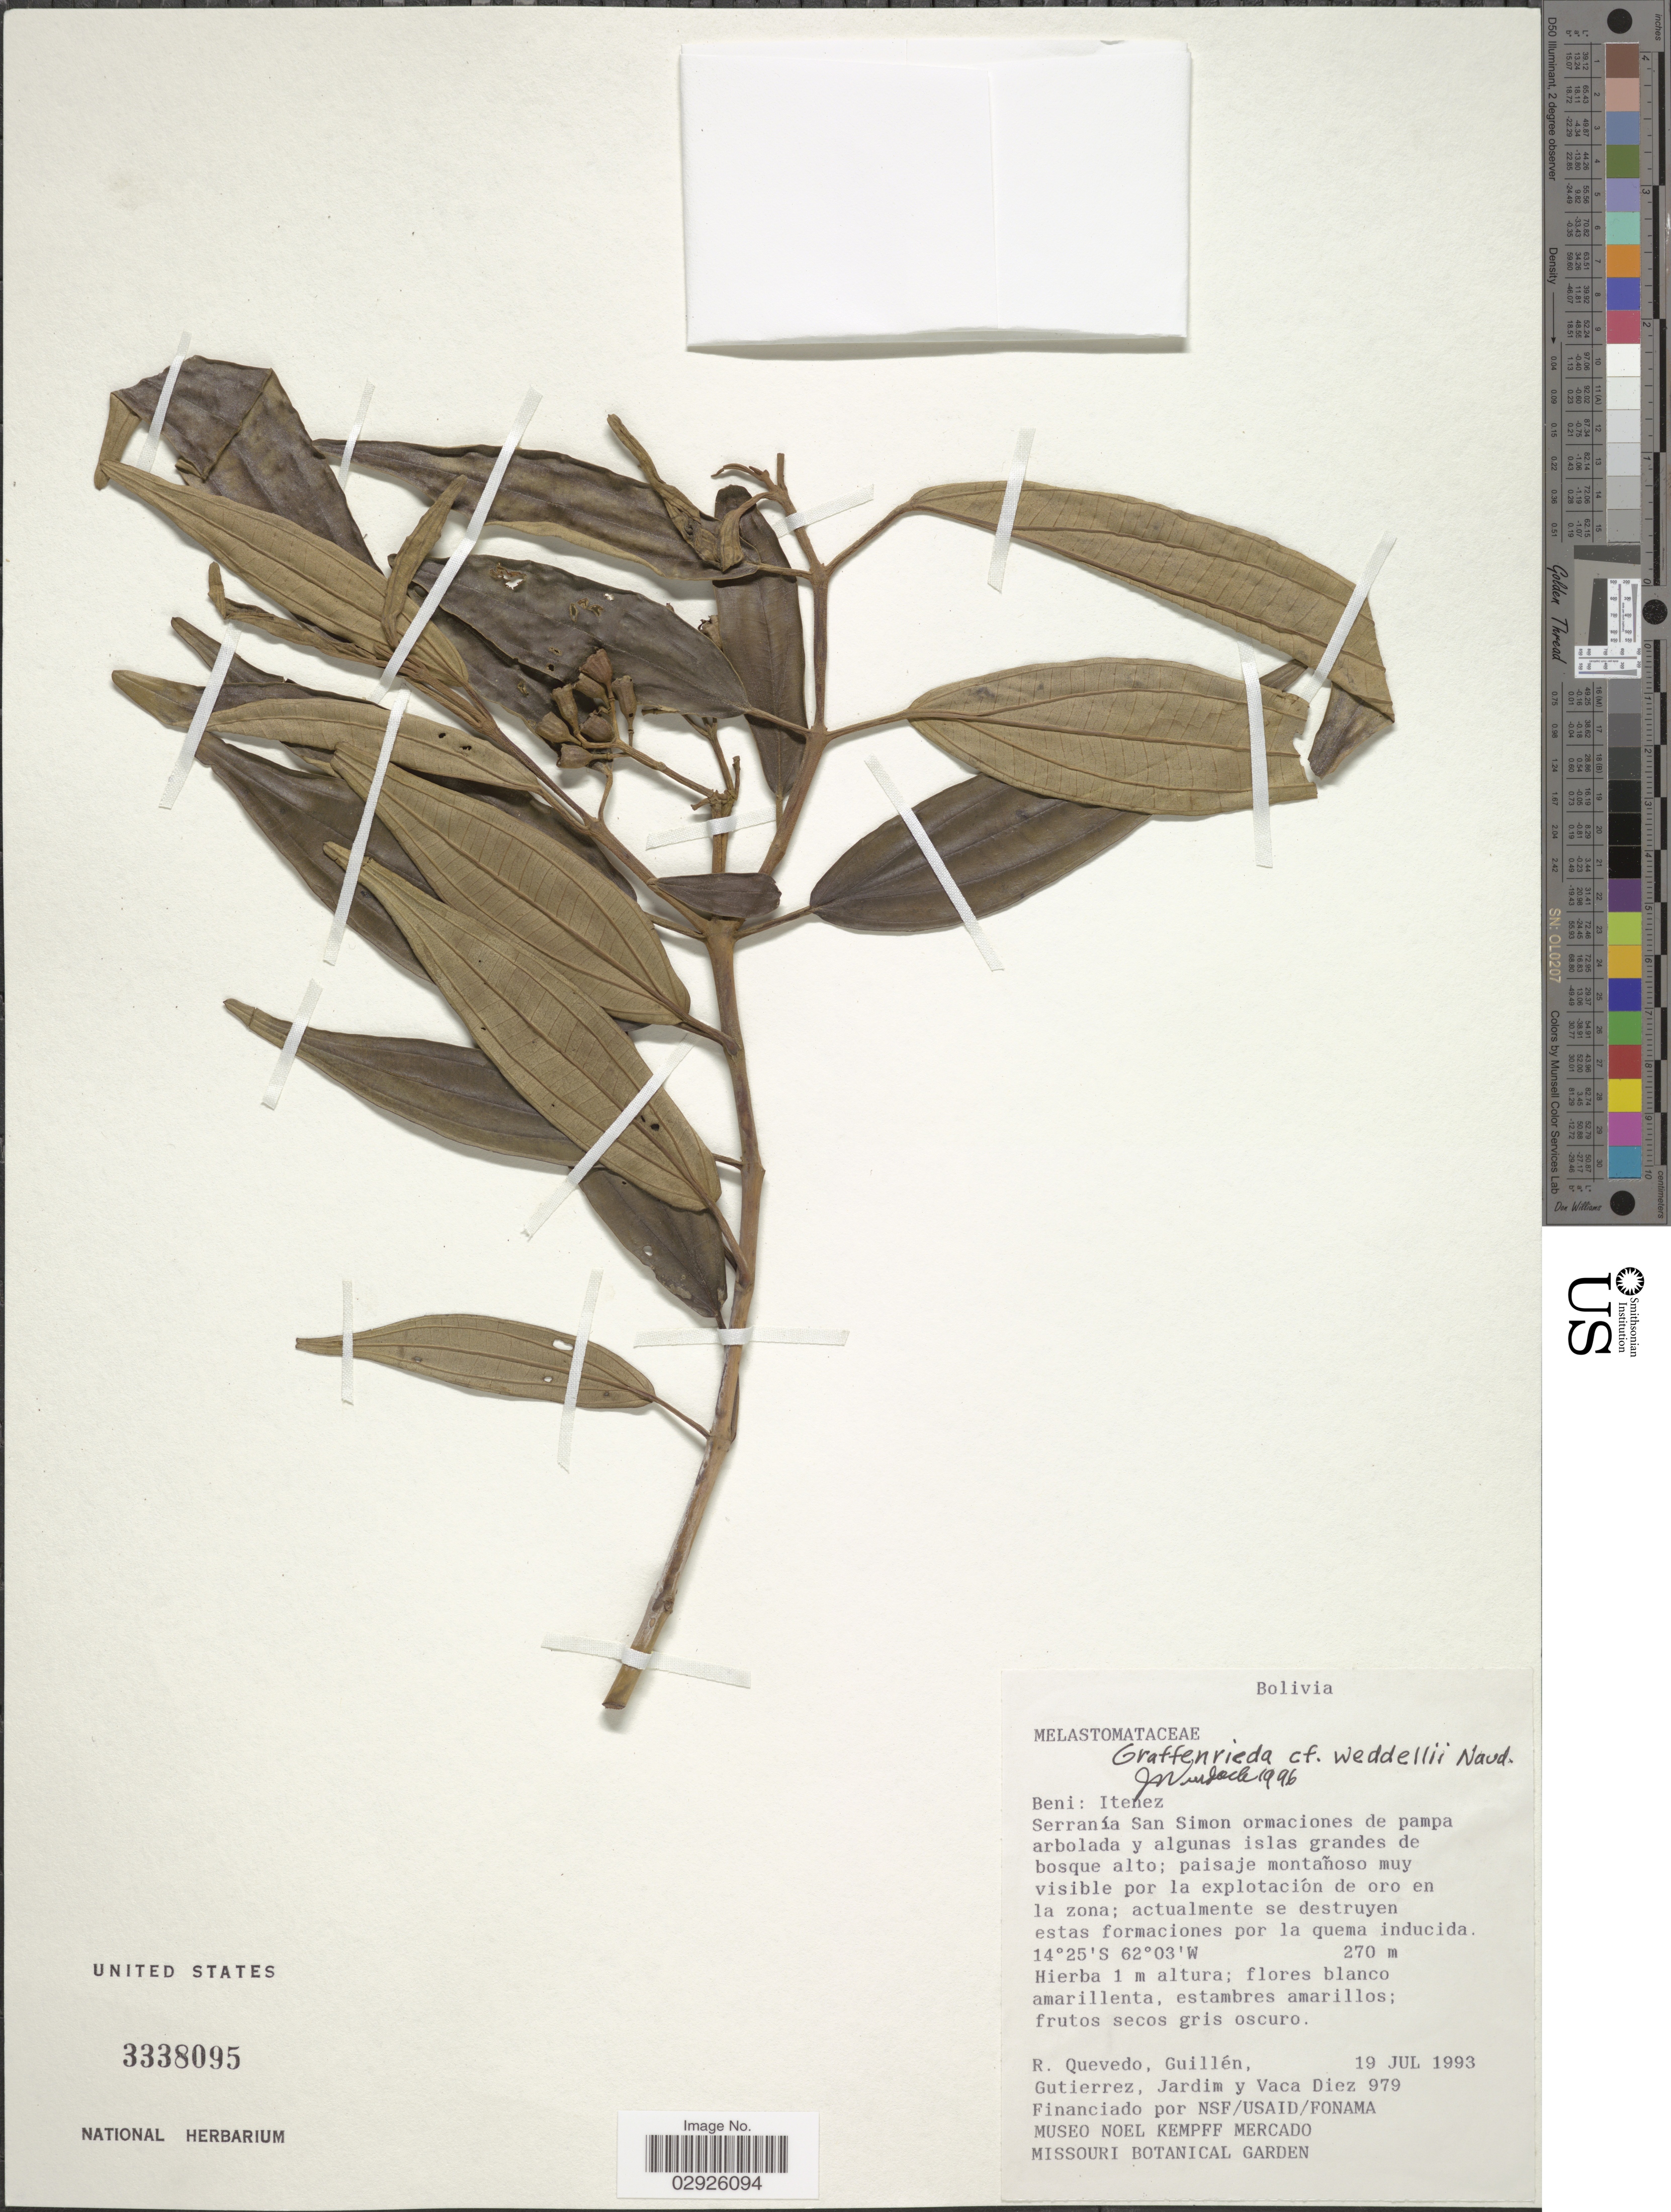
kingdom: Plantae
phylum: Tracheophyta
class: Magnoliopsida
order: Myrtales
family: Melastomataceae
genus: Graffenrieda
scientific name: Graffenrieda weddellii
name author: Naudin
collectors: R. Quevedo, -- Guillen, -. Gutierrez, Jardim, -- & -. Vaca Diez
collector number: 979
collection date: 1993-07-19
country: Bolivia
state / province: Beni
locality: Itenez. Serranía San Simon ormaciones de pampa.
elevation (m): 270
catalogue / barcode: US 3338095